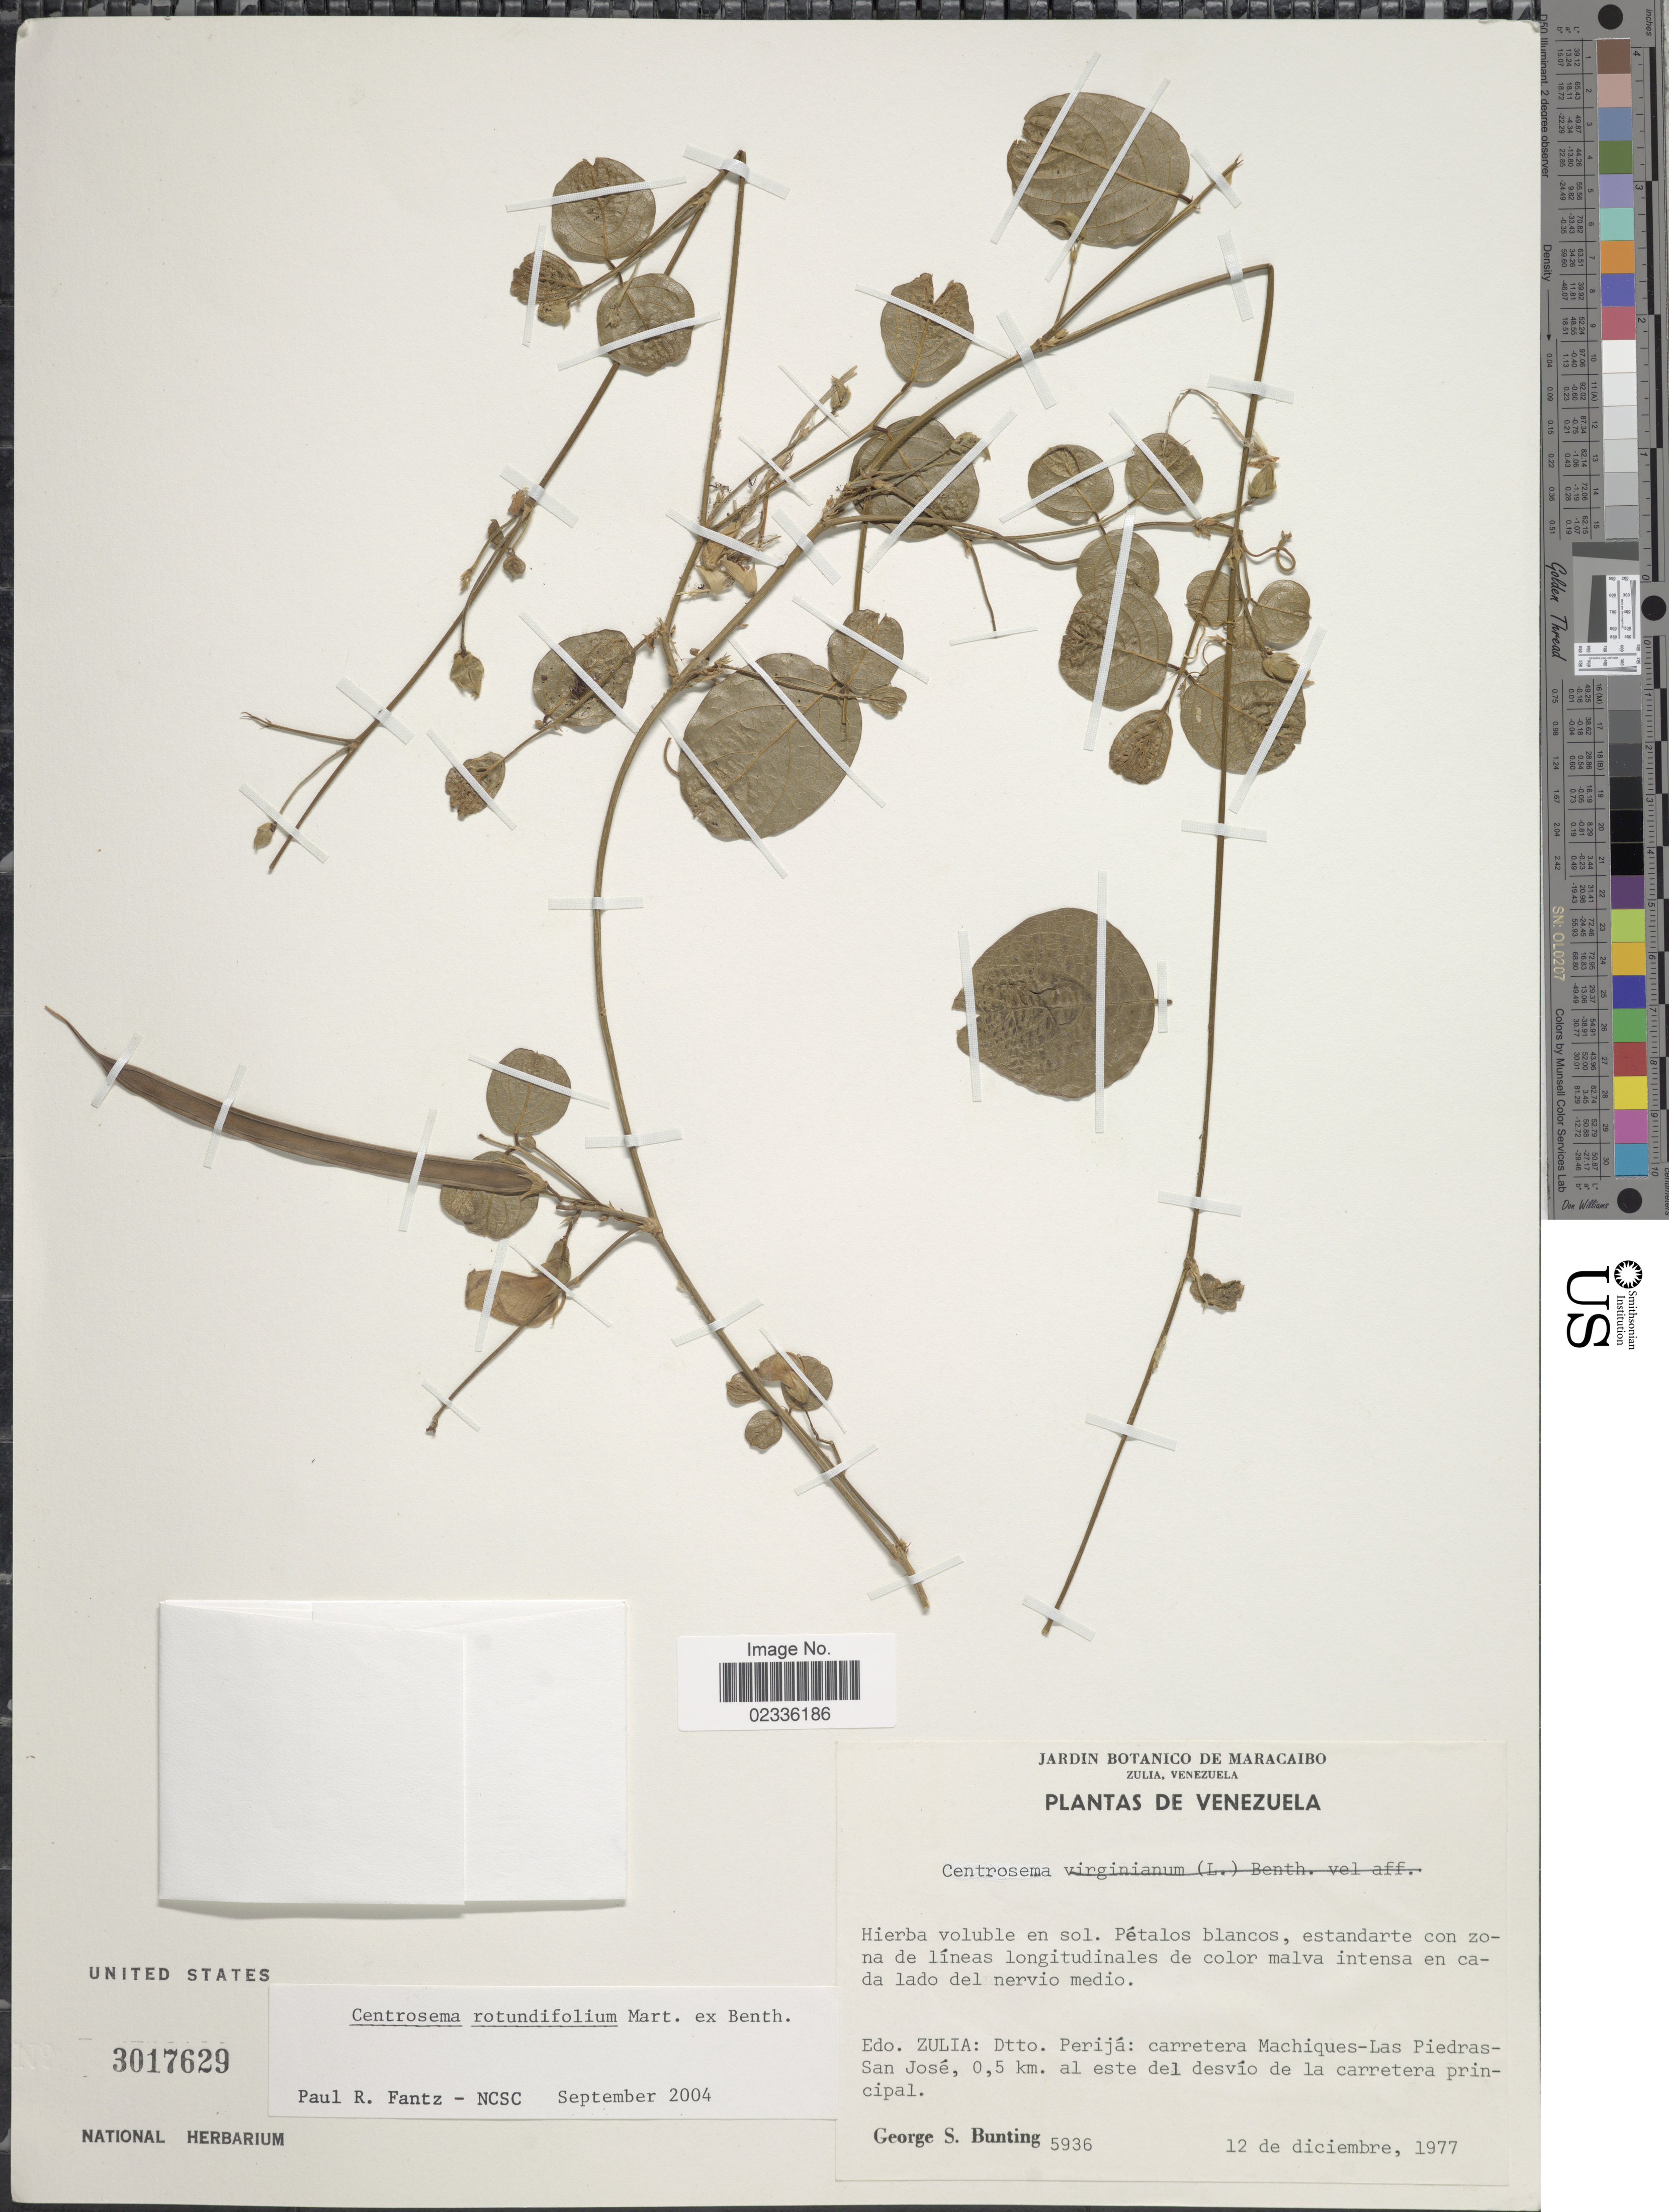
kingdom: Plantae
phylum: Tracheophyta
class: Magnoliopsida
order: Fabales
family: Fabaceae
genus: Centrosema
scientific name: Centrosema rotundifolium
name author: Benth.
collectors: G. S. Bunting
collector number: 5936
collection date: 1977-12-12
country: Venezuela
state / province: Zulia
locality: Edo, Zulia: dtto. Perija: carretera Machiques-Las Piedras-San Jose, 0,5 km. al este del desvio de la carretera principal.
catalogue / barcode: US 3017629